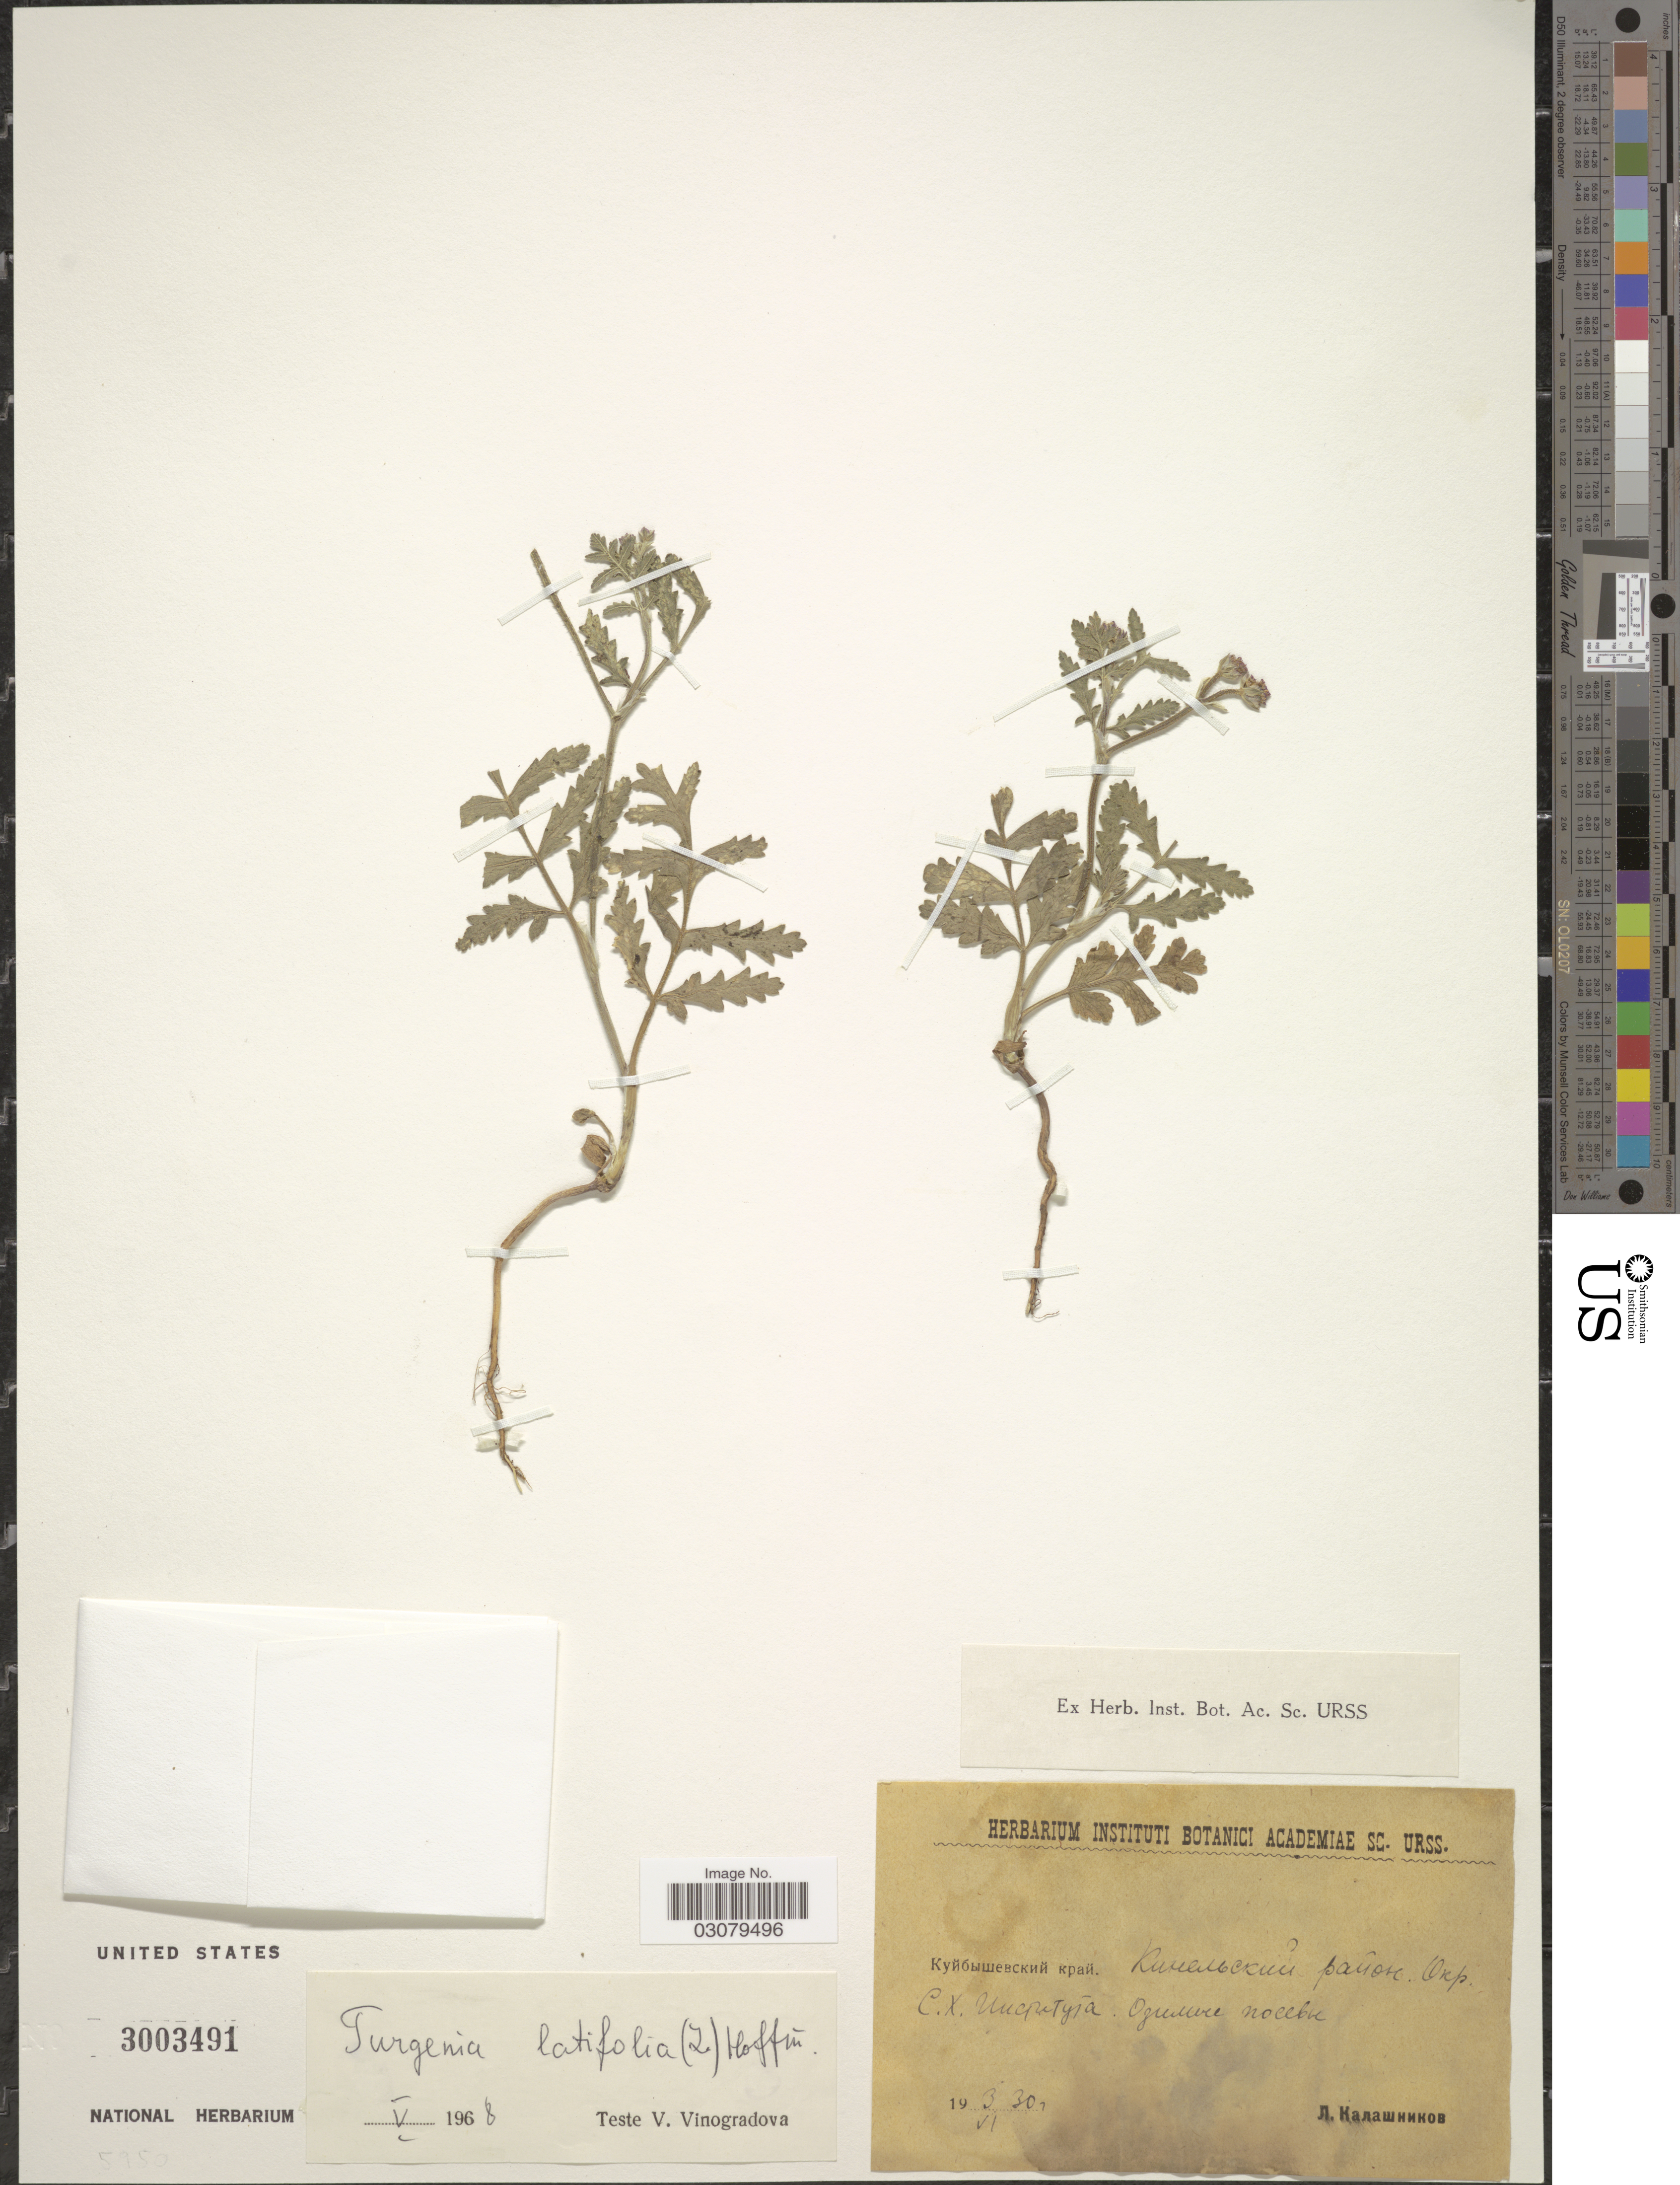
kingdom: Plantae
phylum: Tracheophyta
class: Magnoliopsida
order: Apiales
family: Apiaceae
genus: Turgenia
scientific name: Turgenia latifolia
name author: Hoffm.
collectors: L. Kalashnikov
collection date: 1903-06-30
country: Russian Federation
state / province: Samara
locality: Kinelskiy. Vicinity of Agricultural Institute.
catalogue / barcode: US 3003491